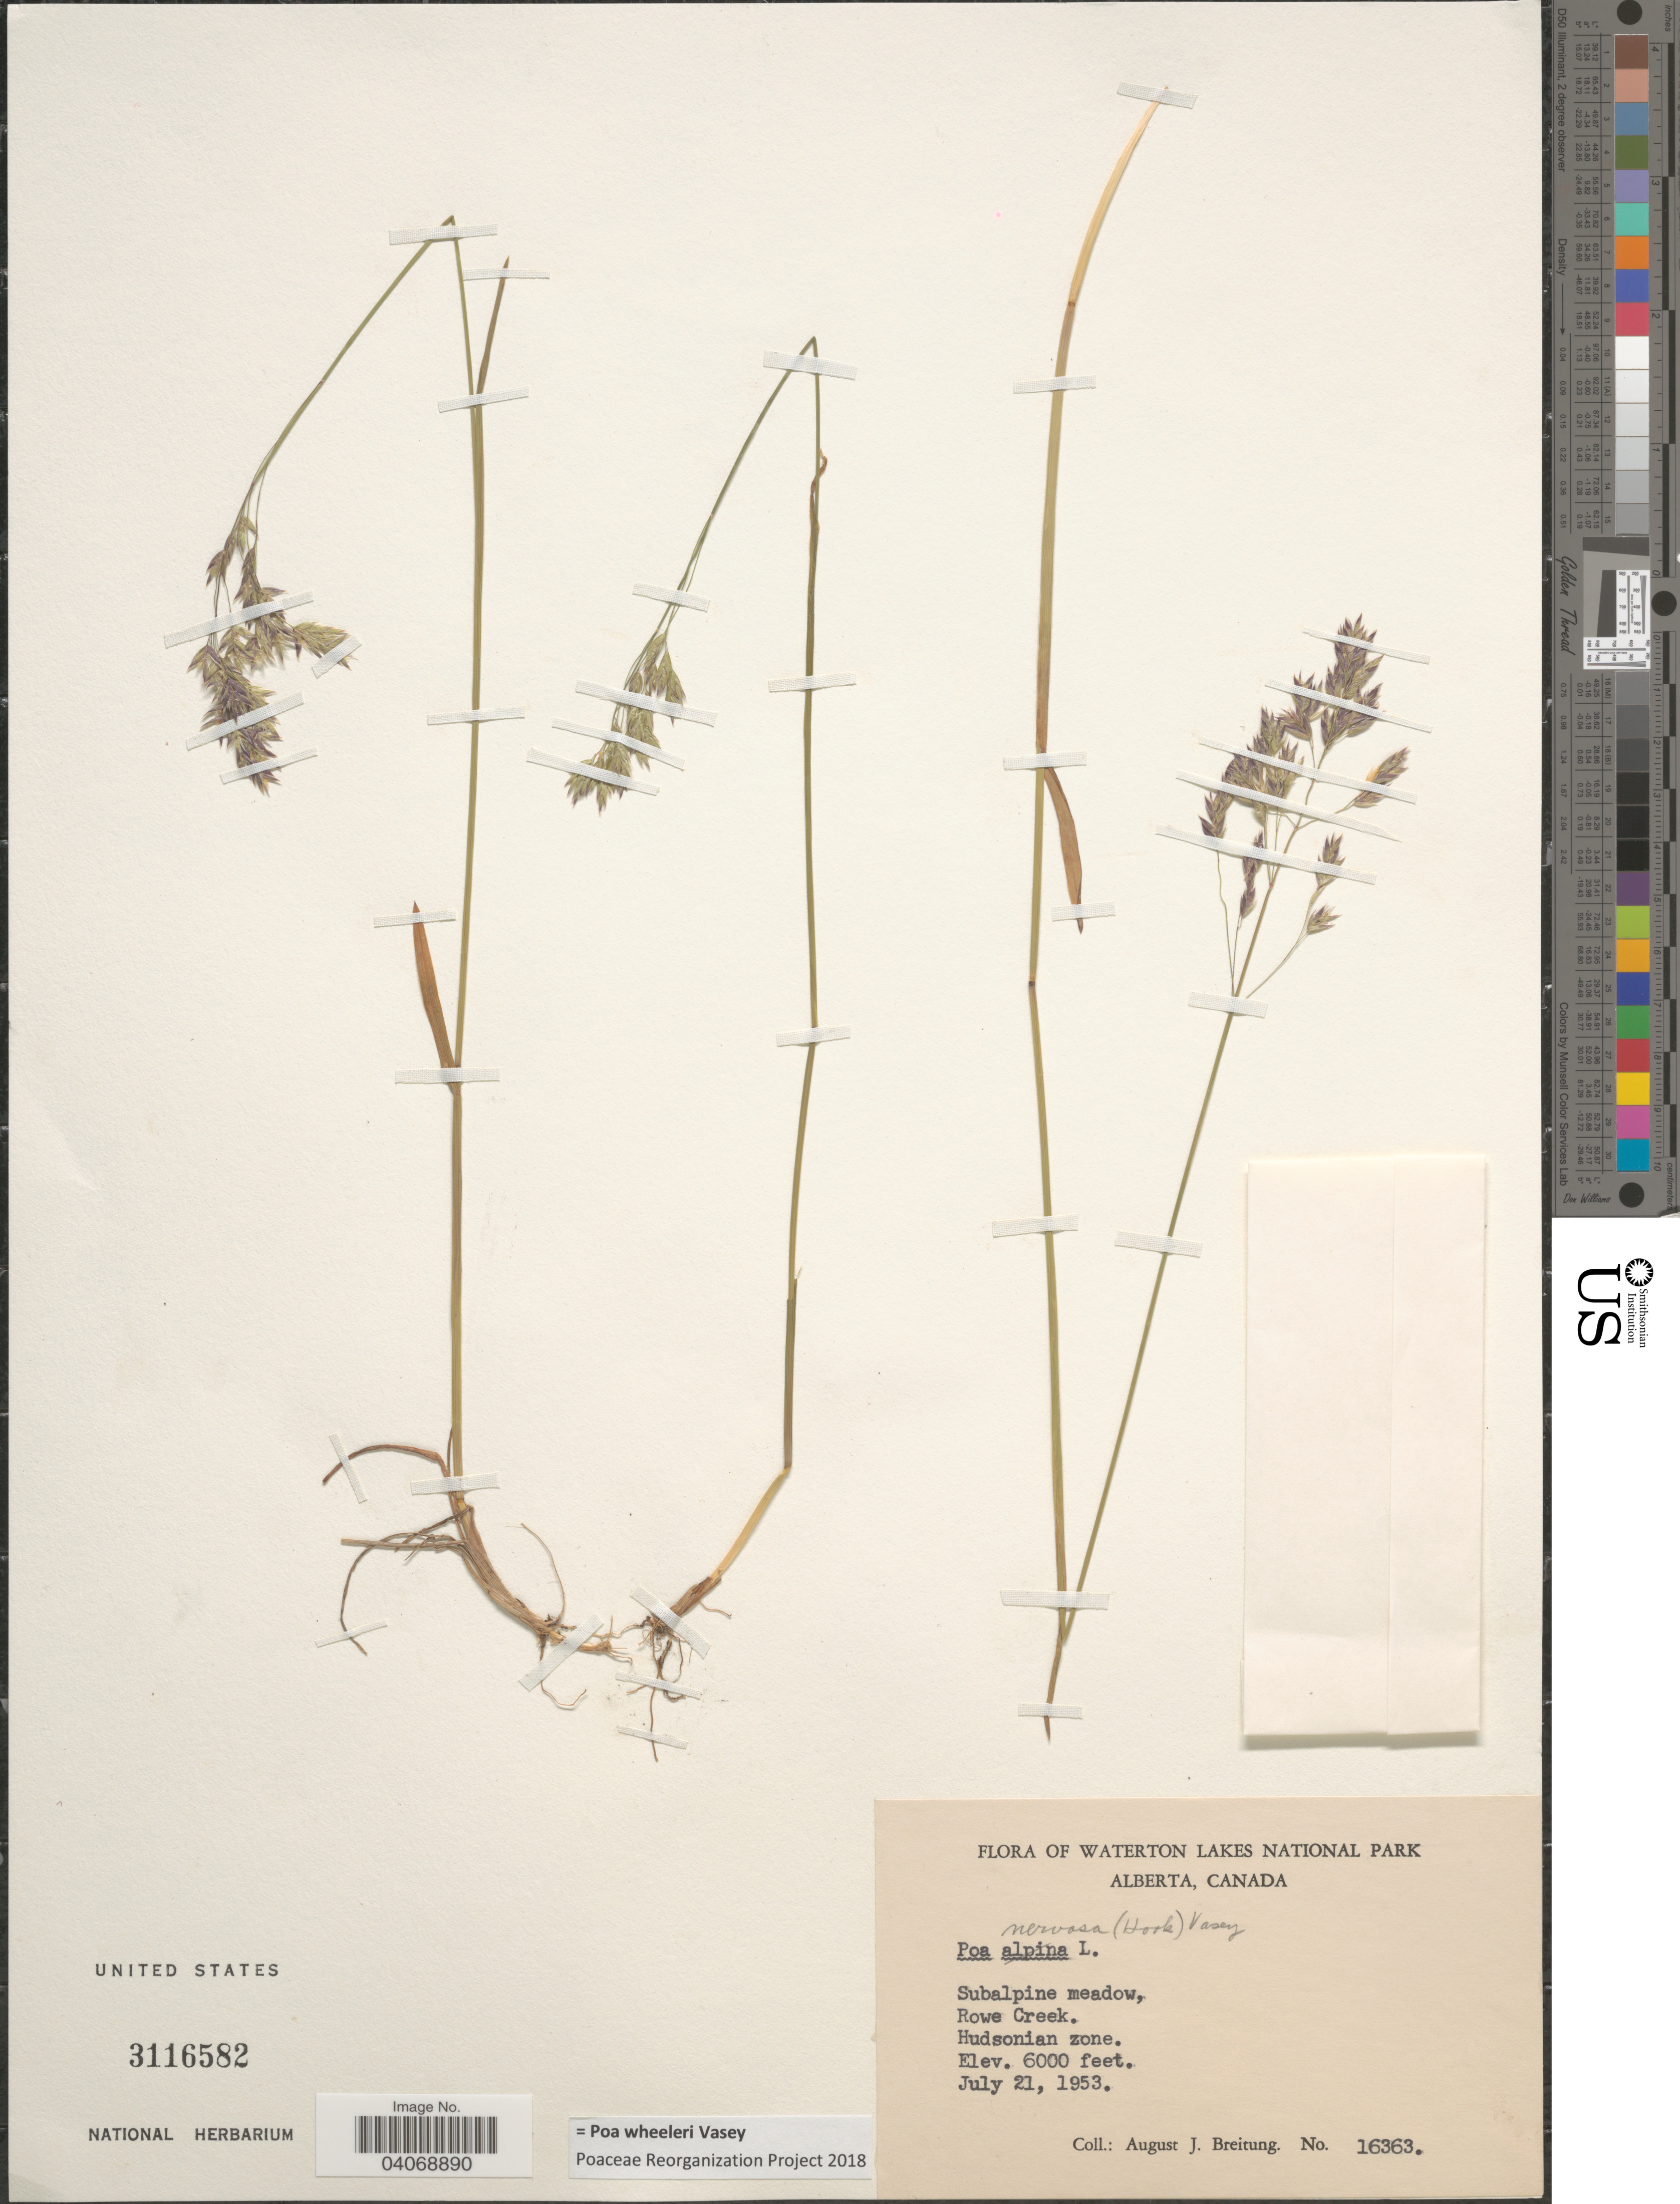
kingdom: Plantae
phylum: Tracheophyta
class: Liliopsida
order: Poales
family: Poaceae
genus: Poa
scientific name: Poa wheeleri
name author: Vasey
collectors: A. Breitung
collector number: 16363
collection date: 1953-07-21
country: Canada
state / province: Alberta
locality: Waterton Lakes National Park. Subalpine meadow, Rowe Creek. Hudsonian zone.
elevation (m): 1829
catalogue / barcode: US 3116582